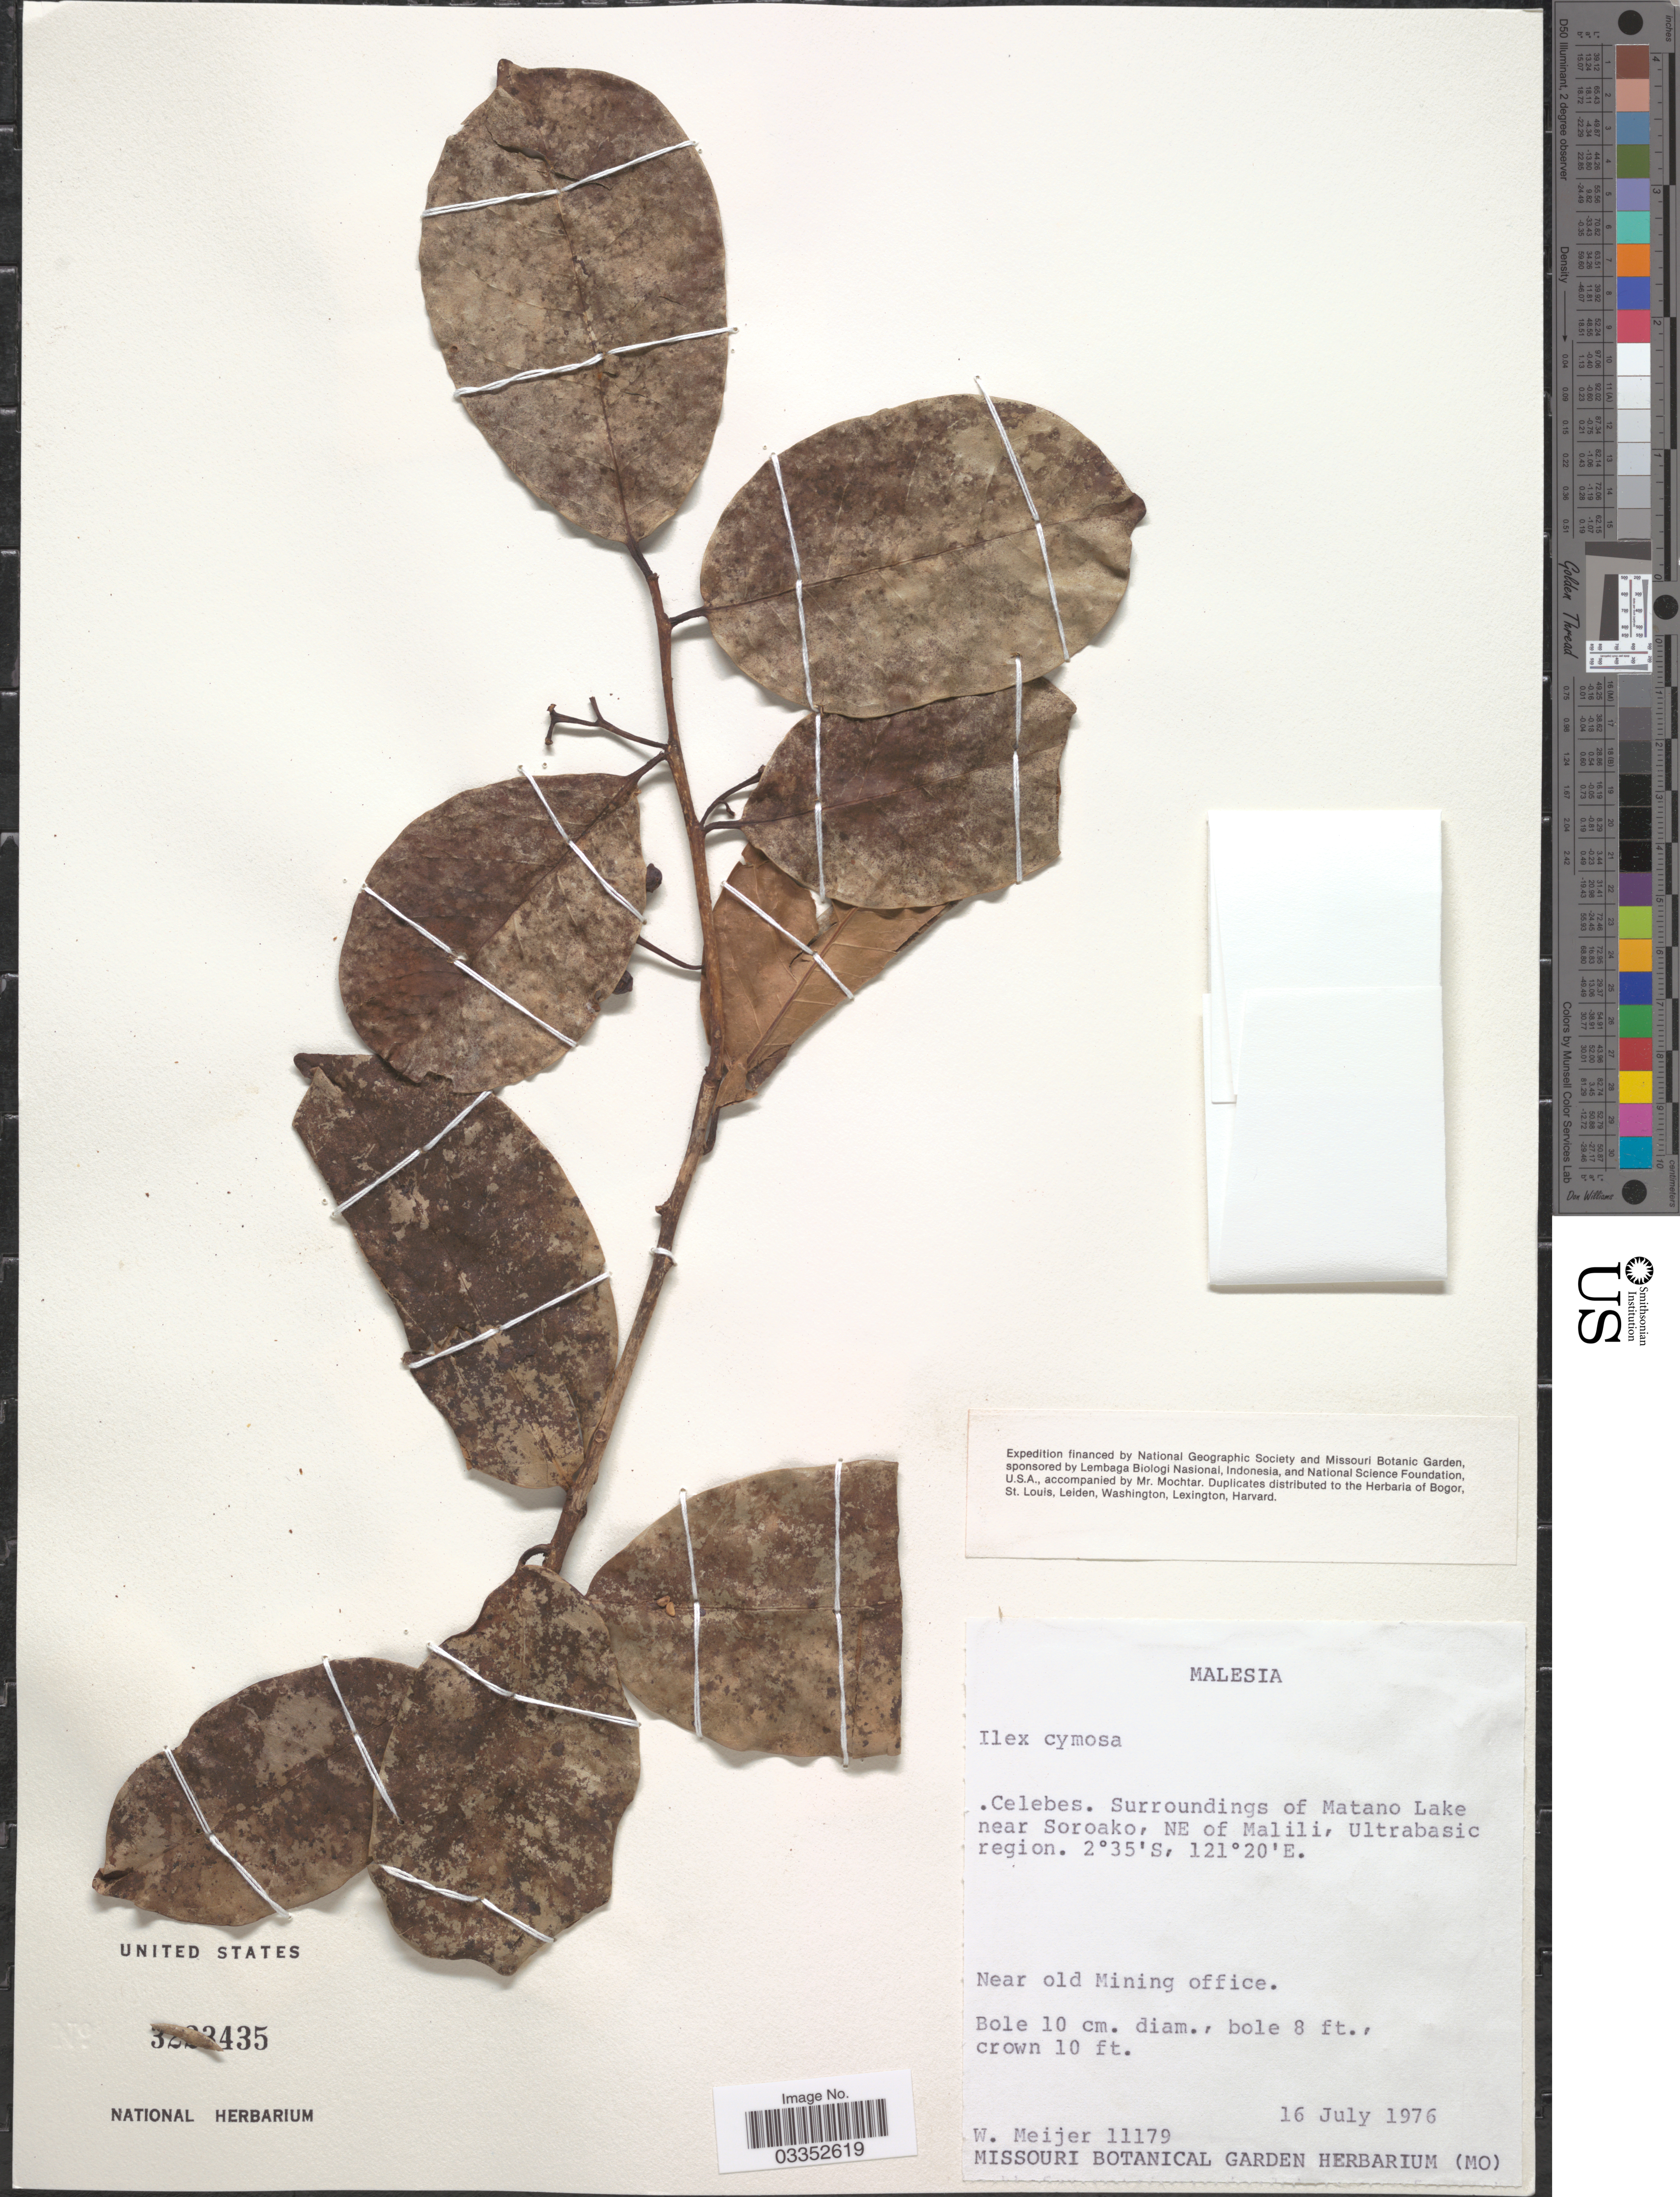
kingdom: Plantae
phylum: Tracheophyta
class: Magnoliopsida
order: Aquifoliales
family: Aquifoliaceae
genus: Ilex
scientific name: Ilex cymosa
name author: Blume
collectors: W. Meijer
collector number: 11179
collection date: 1976-07-16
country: Malaysia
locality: Malesia. Celebes. Surroundings of Matano Lake near Soroako, NE of Malili, Ultrabasic region. Near old Mining office.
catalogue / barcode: US 3223435